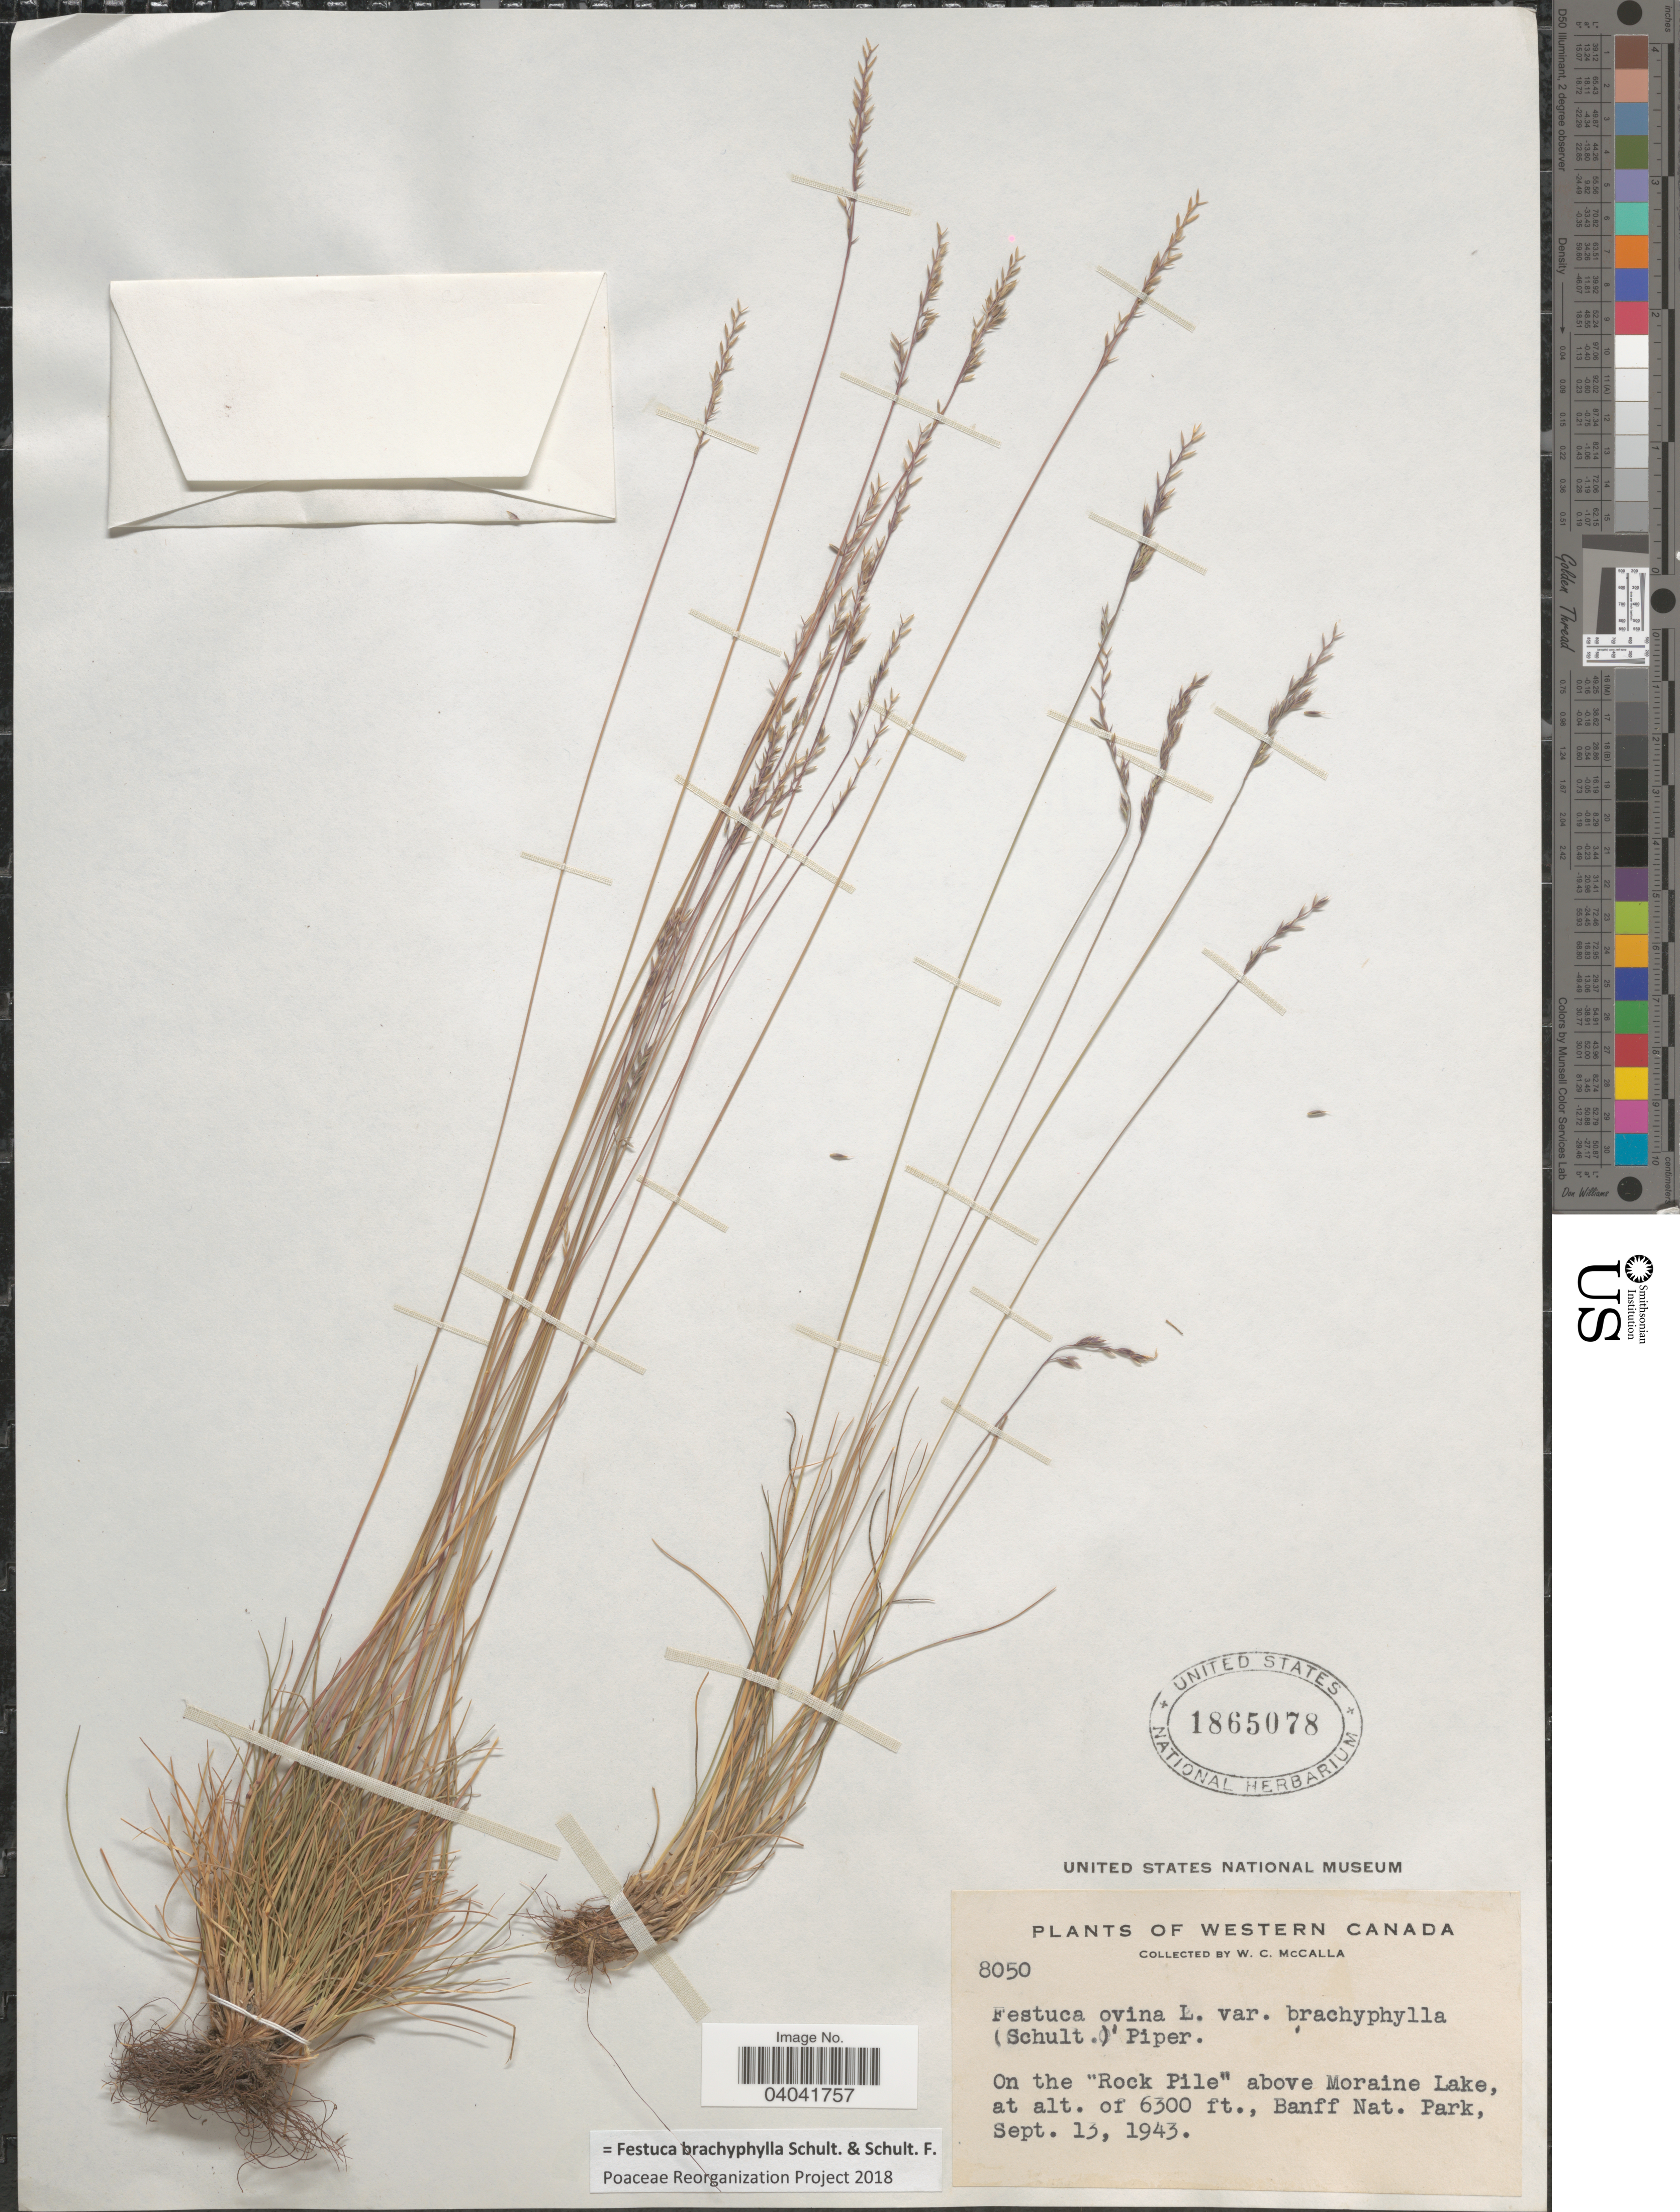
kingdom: Plantae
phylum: Tracheophyta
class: Liliopsida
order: Poales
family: Poaceae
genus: Festuca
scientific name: Festuca brachyphylla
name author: Schult. & Schult. f.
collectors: W. McCalla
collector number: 8050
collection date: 1943-09-13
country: Canada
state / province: Alberta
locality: Western Canada. On the "Rock Pile" above Moraine Lake, Banff Nat. Park.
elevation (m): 1920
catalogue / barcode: US 1865078